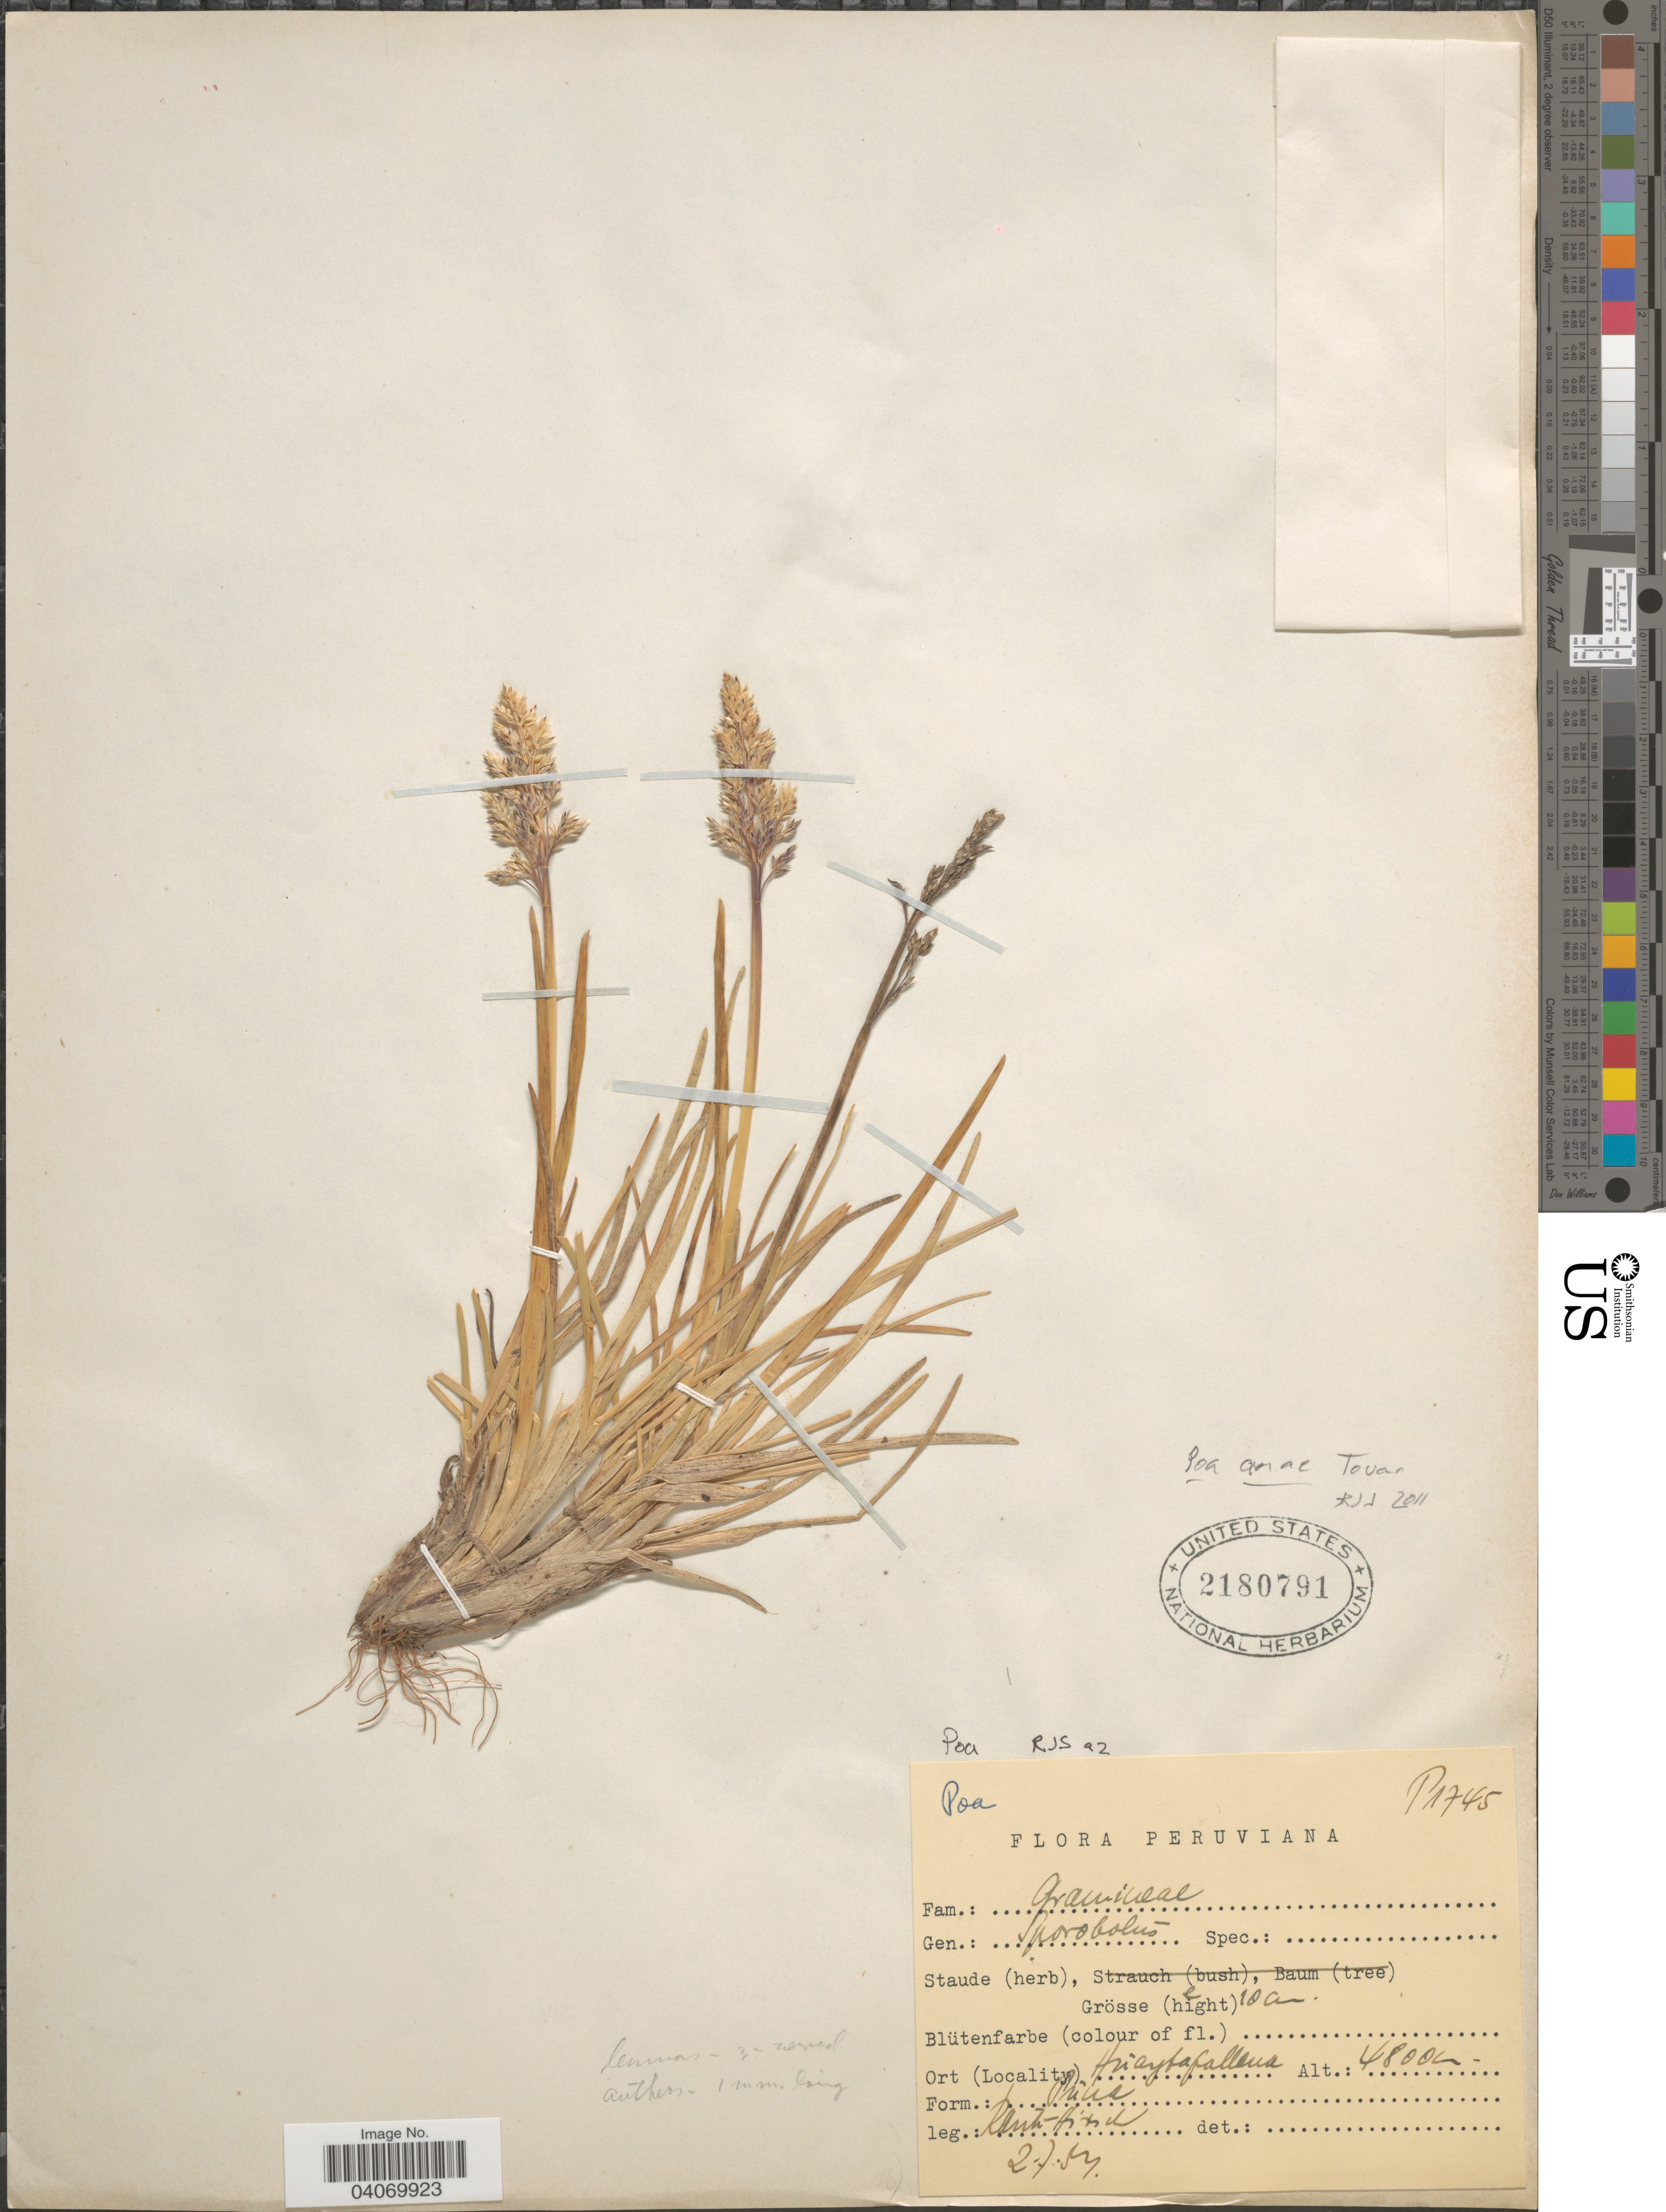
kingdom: Plantae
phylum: Tracheophyta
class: Liliopsida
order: Poales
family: Poaceae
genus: Poa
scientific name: Poa anae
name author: Tovar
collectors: Hitsch (?) R.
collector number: P1745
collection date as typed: Transcribed d/m/y: 2/7/57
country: Peru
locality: Huaytapallana.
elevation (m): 4800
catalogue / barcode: US 2180791